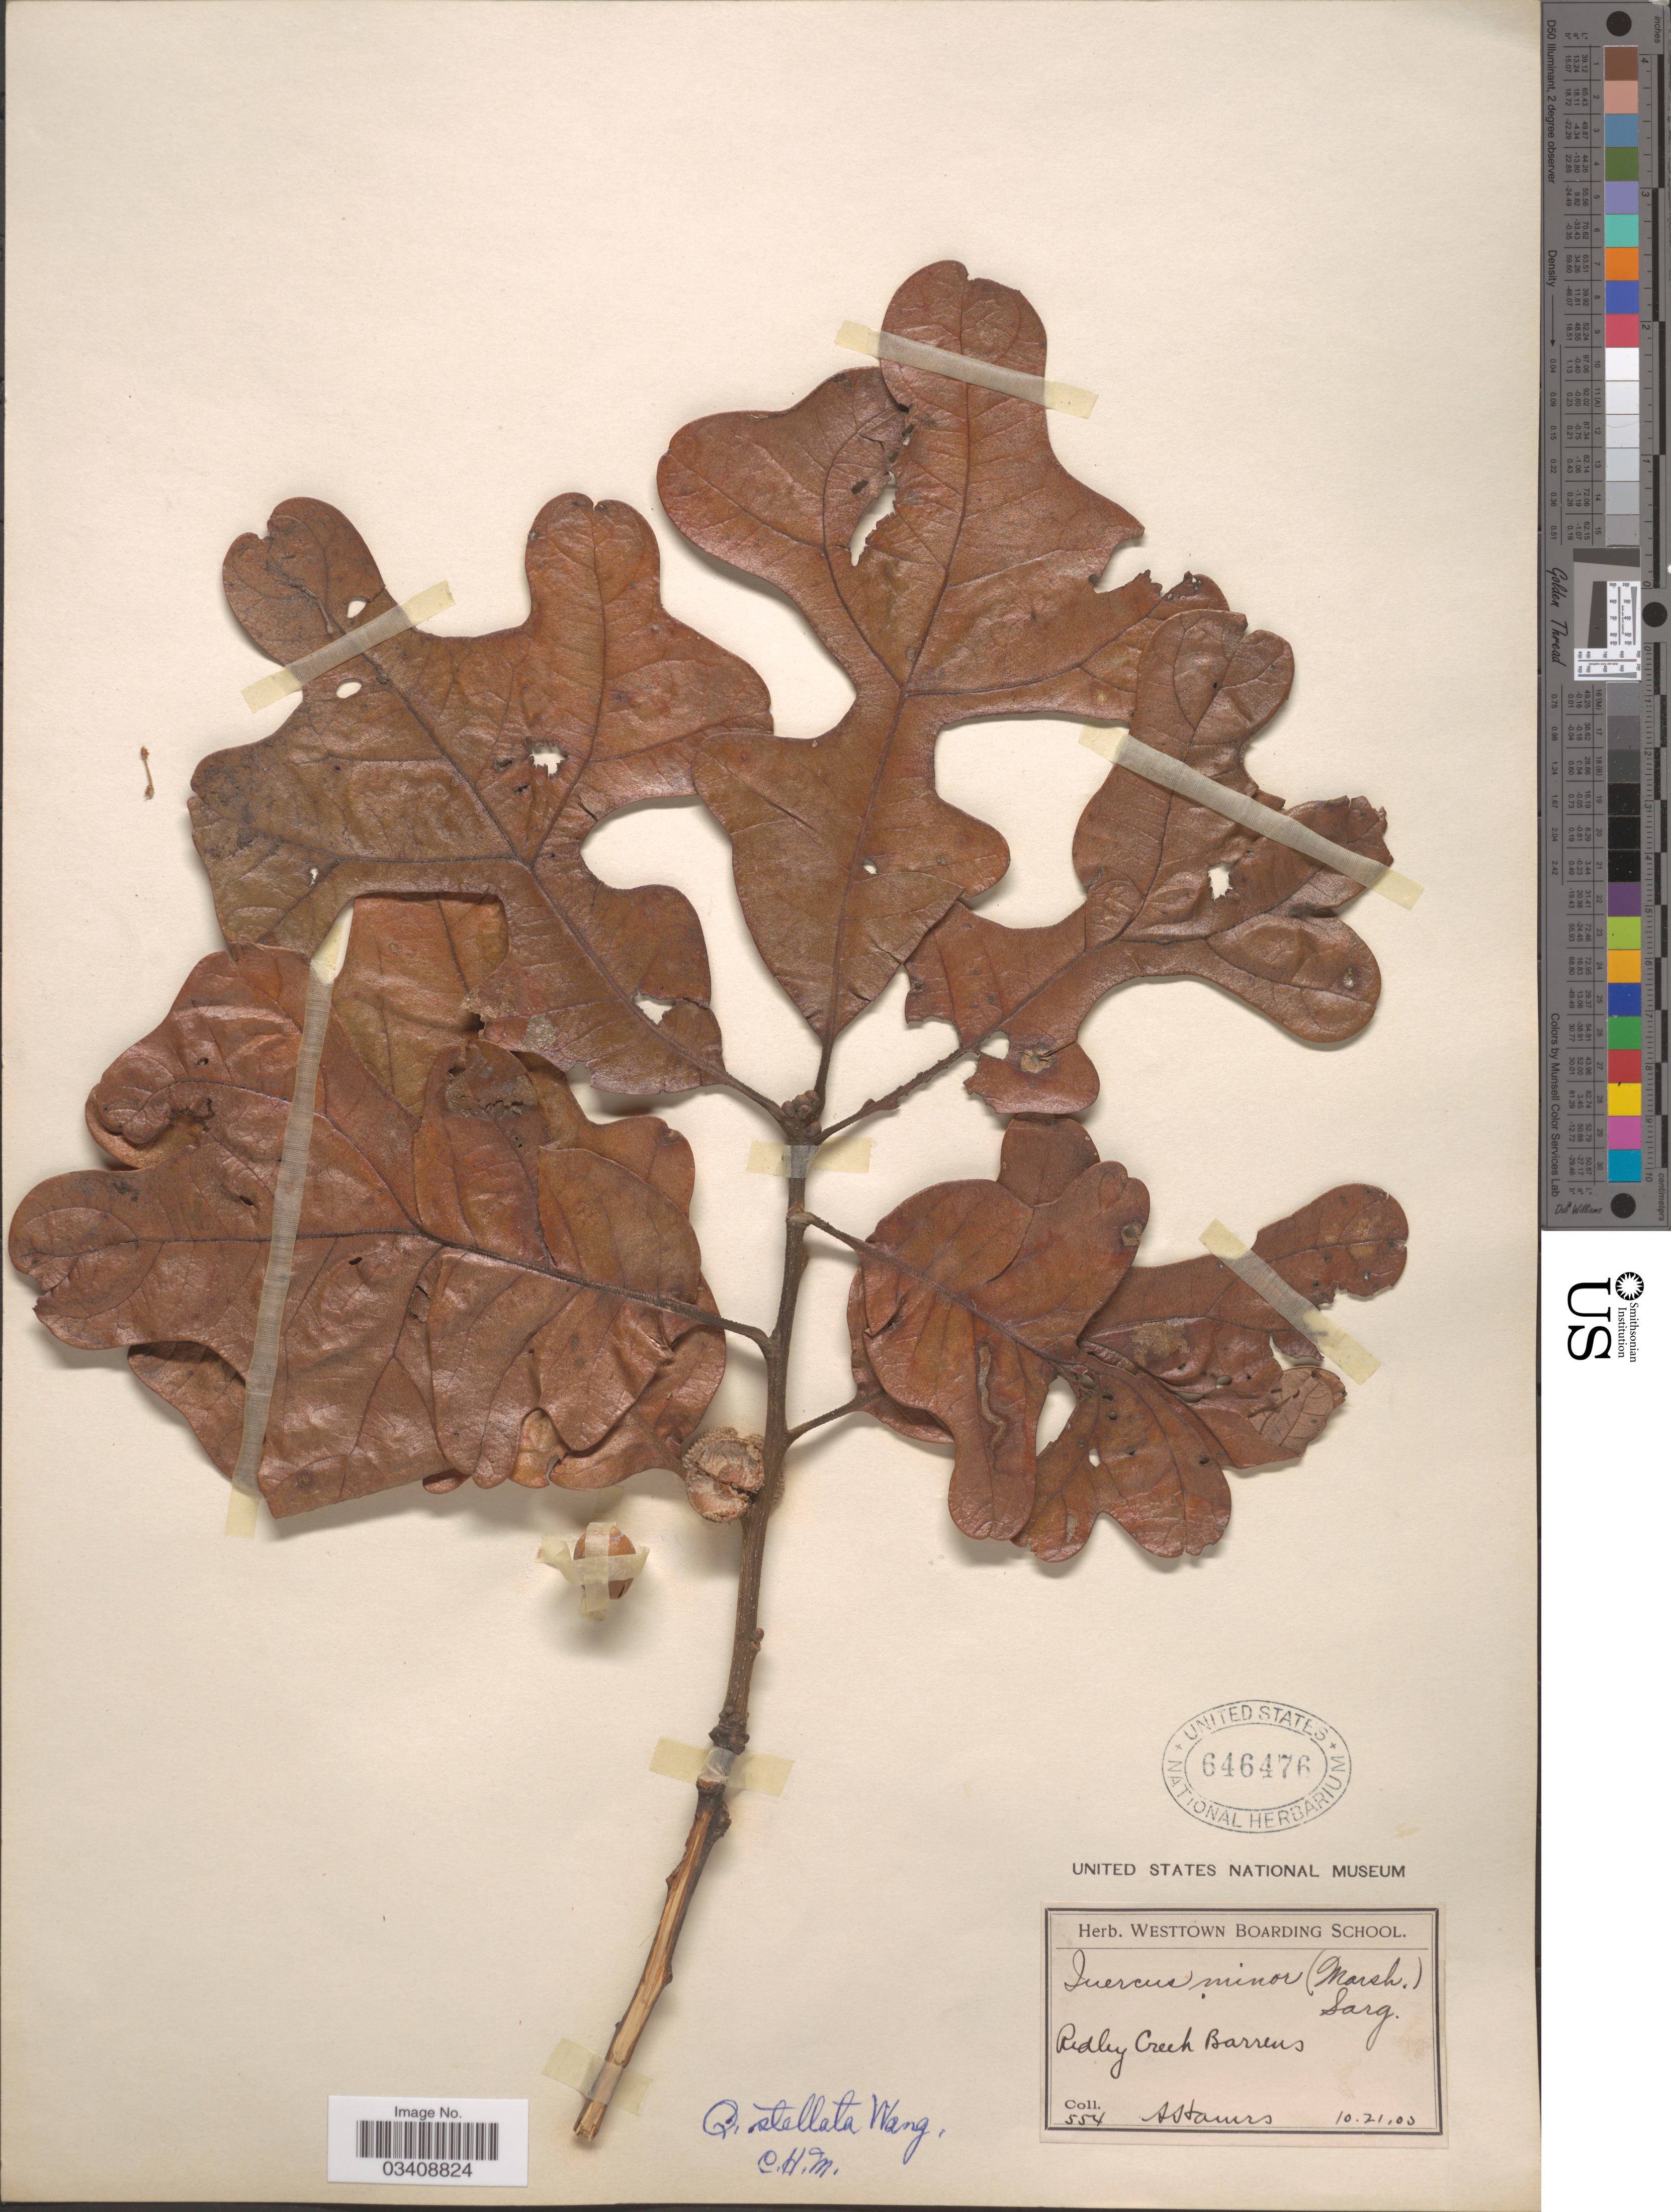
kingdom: Plantae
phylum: Tracheophyta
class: Magnoliopsida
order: Fagales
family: Fagaceae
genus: Quercus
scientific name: Quercus stellata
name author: Wangenh.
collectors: A. Hamrs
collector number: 554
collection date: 1905-10-21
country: United States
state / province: Pennsylvania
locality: Ridley Creek Barrens.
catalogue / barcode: US 646476